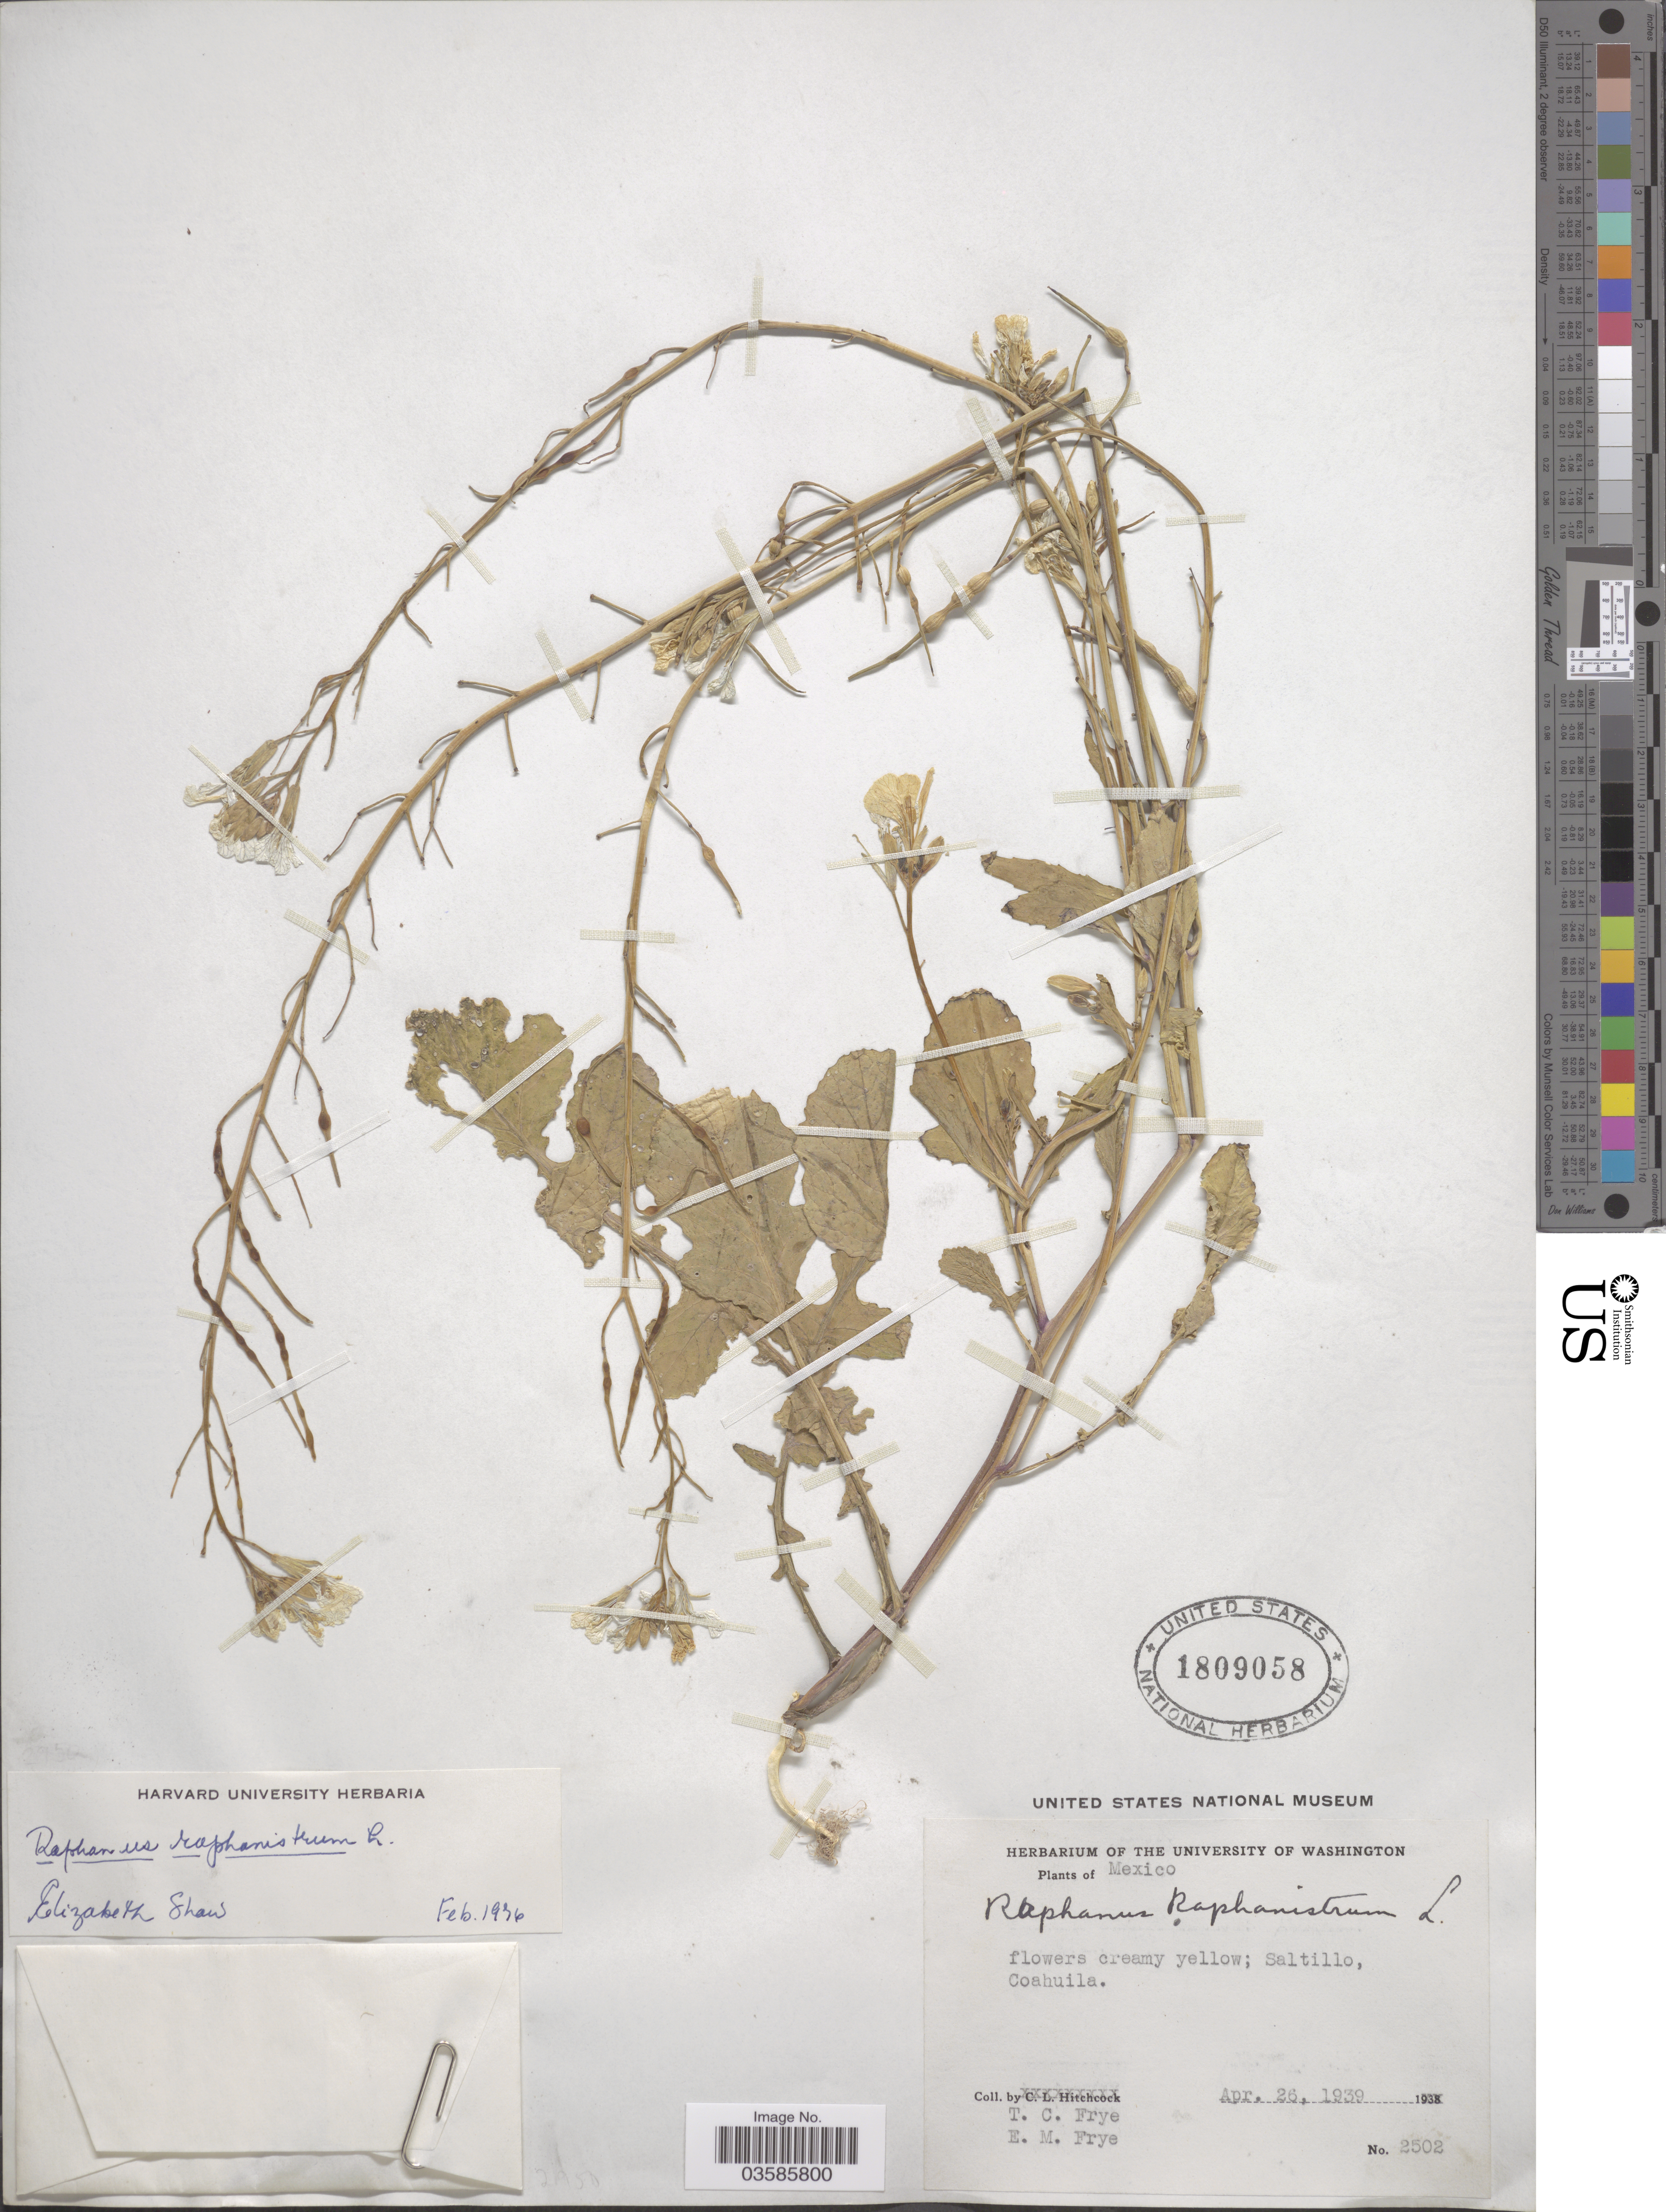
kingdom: Plantae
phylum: Tracheophyta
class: Magnoliopsida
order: Brassicales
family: Brassicaceae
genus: Raphanus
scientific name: Raphanus raphanistrum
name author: L.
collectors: T. C. Frye & E. Frye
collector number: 2502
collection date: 1939-04-26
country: Mexico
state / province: Coahuila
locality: Saltillo.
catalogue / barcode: US 1809058